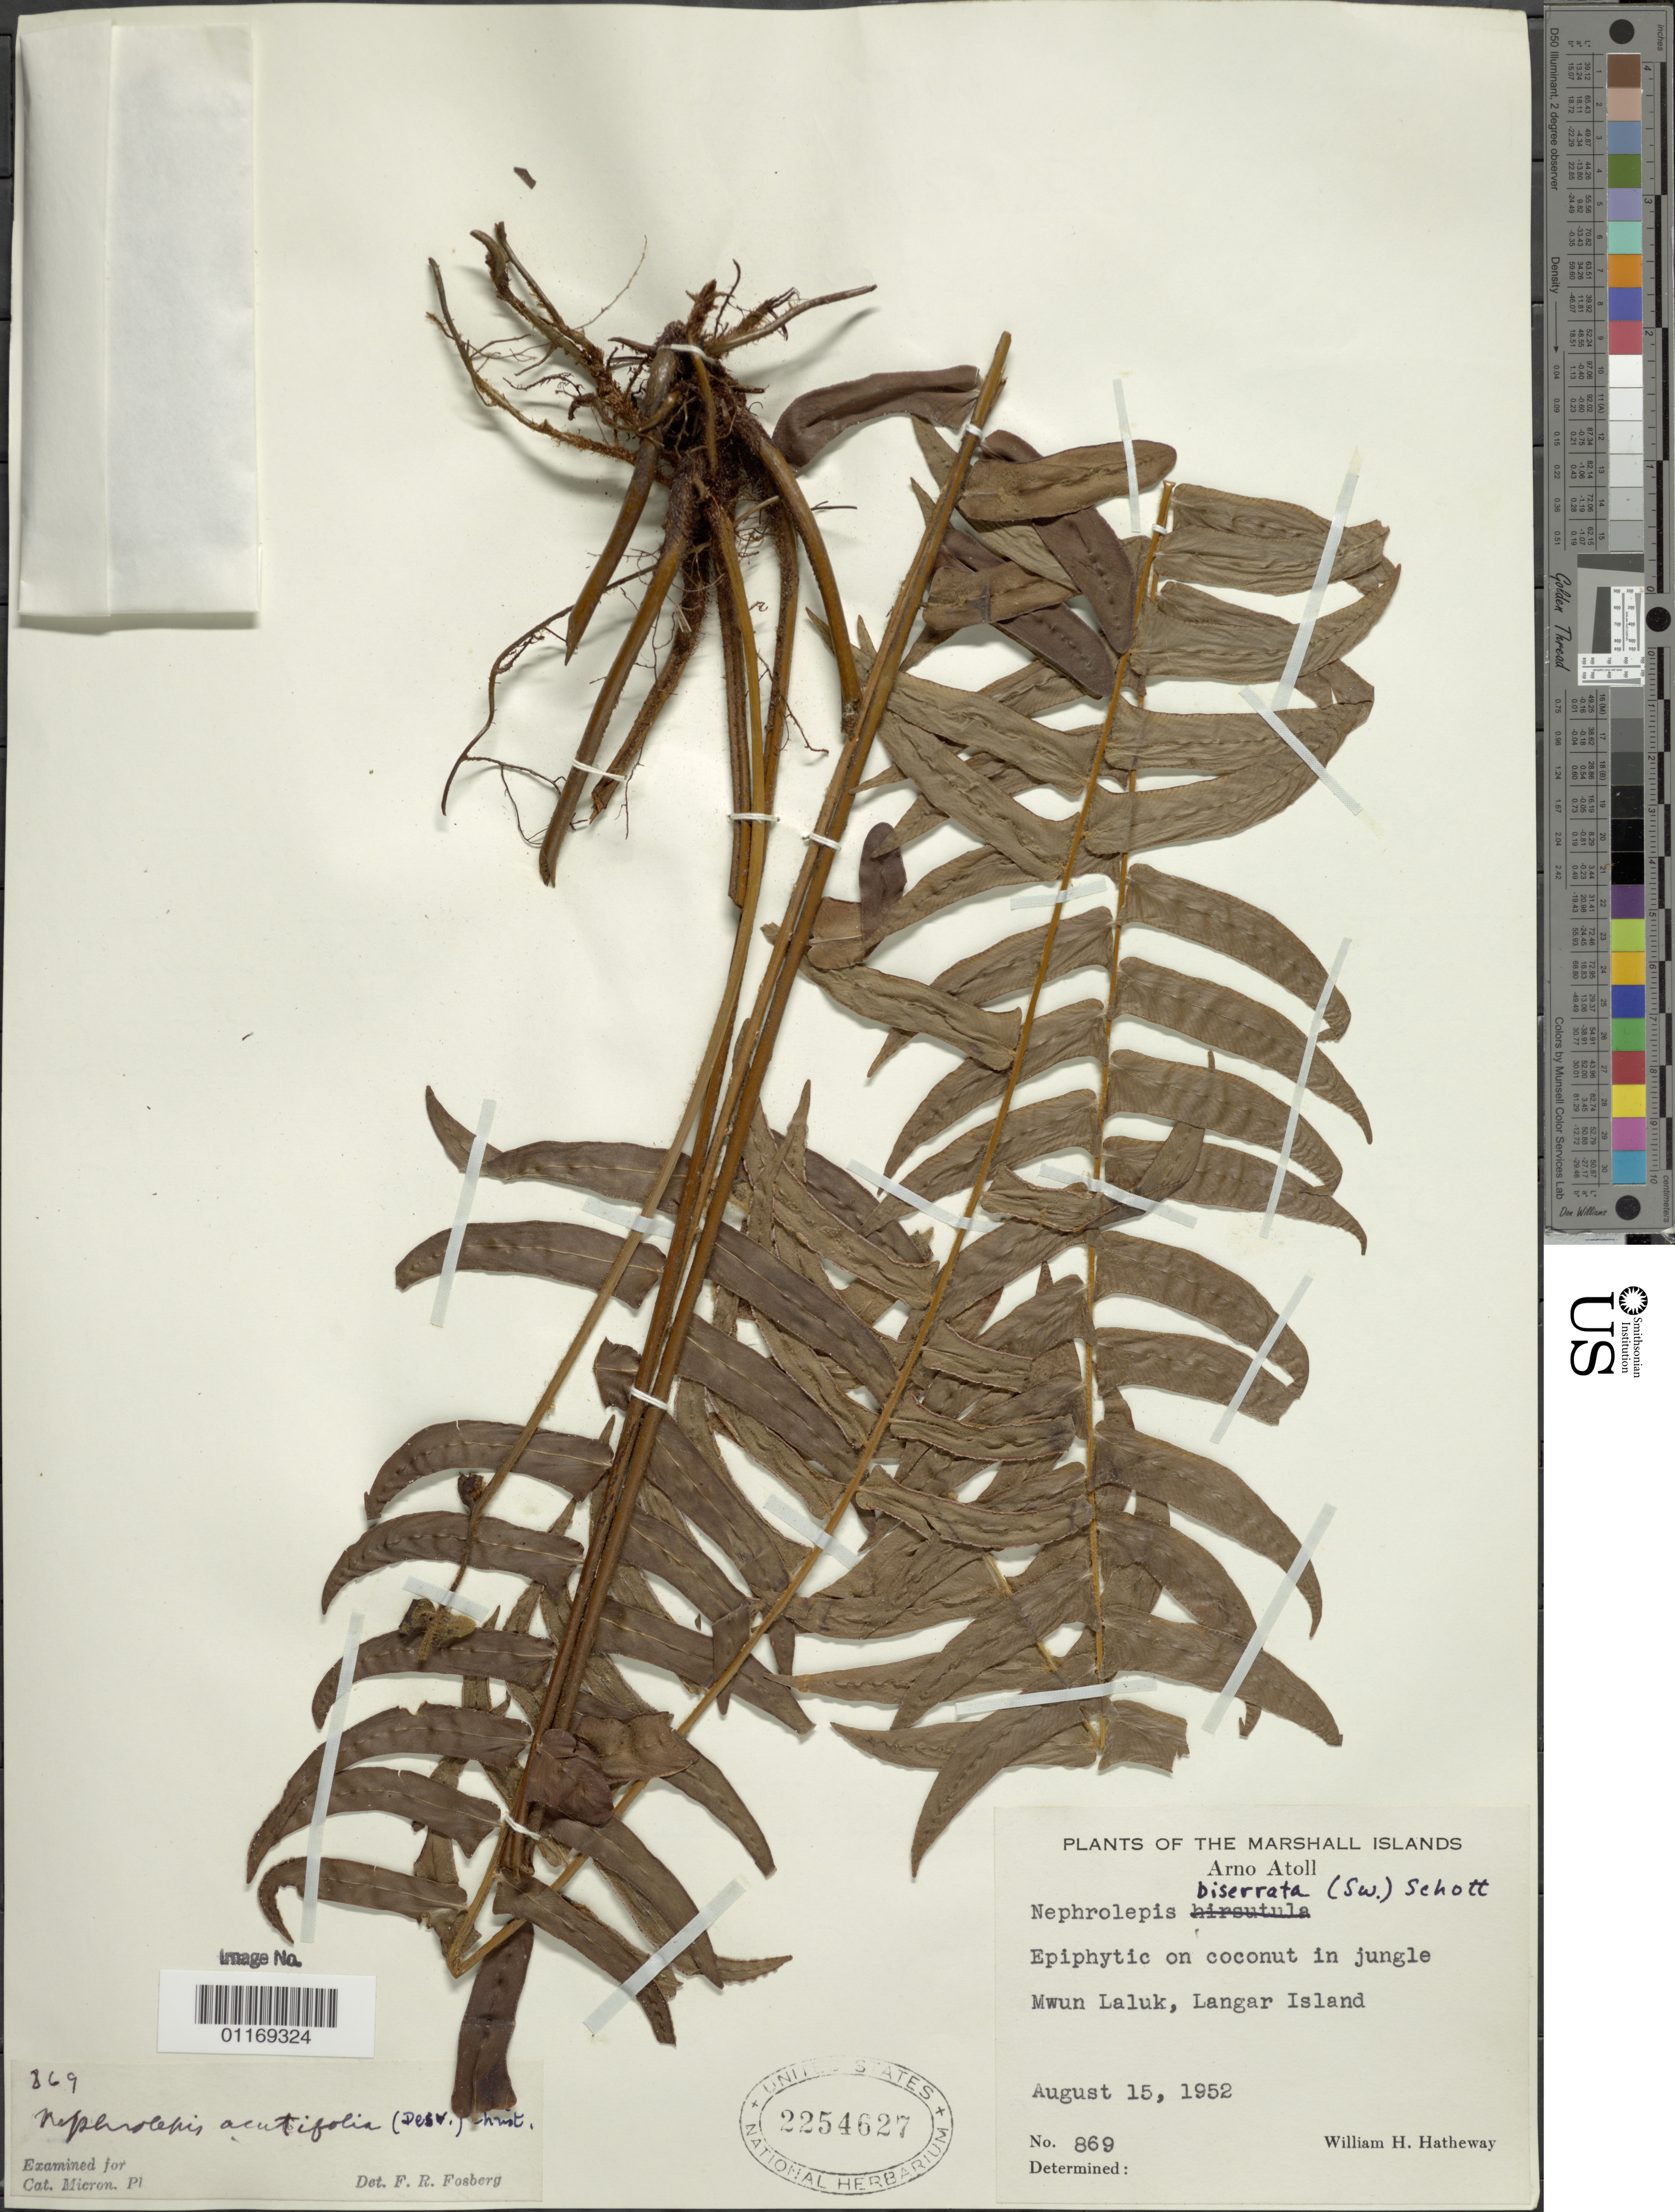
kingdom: Plantae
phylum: Tracheophyta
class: Polypodiopsida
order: Polypodiales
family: Nephrolepidaceae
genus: Nephrolepis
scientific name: Nephrolepis acutifolia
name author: (Desv.) Chr.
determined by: Fosberg, F. R.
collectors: W. H. Hatheway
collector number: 869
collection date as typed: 15 Aug 1952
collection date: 1952-08-15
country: Marshall Islands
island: Arno Atoll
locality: Mwun Laluk, Langar Islet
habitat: Jungle.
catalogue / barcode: US 2254627